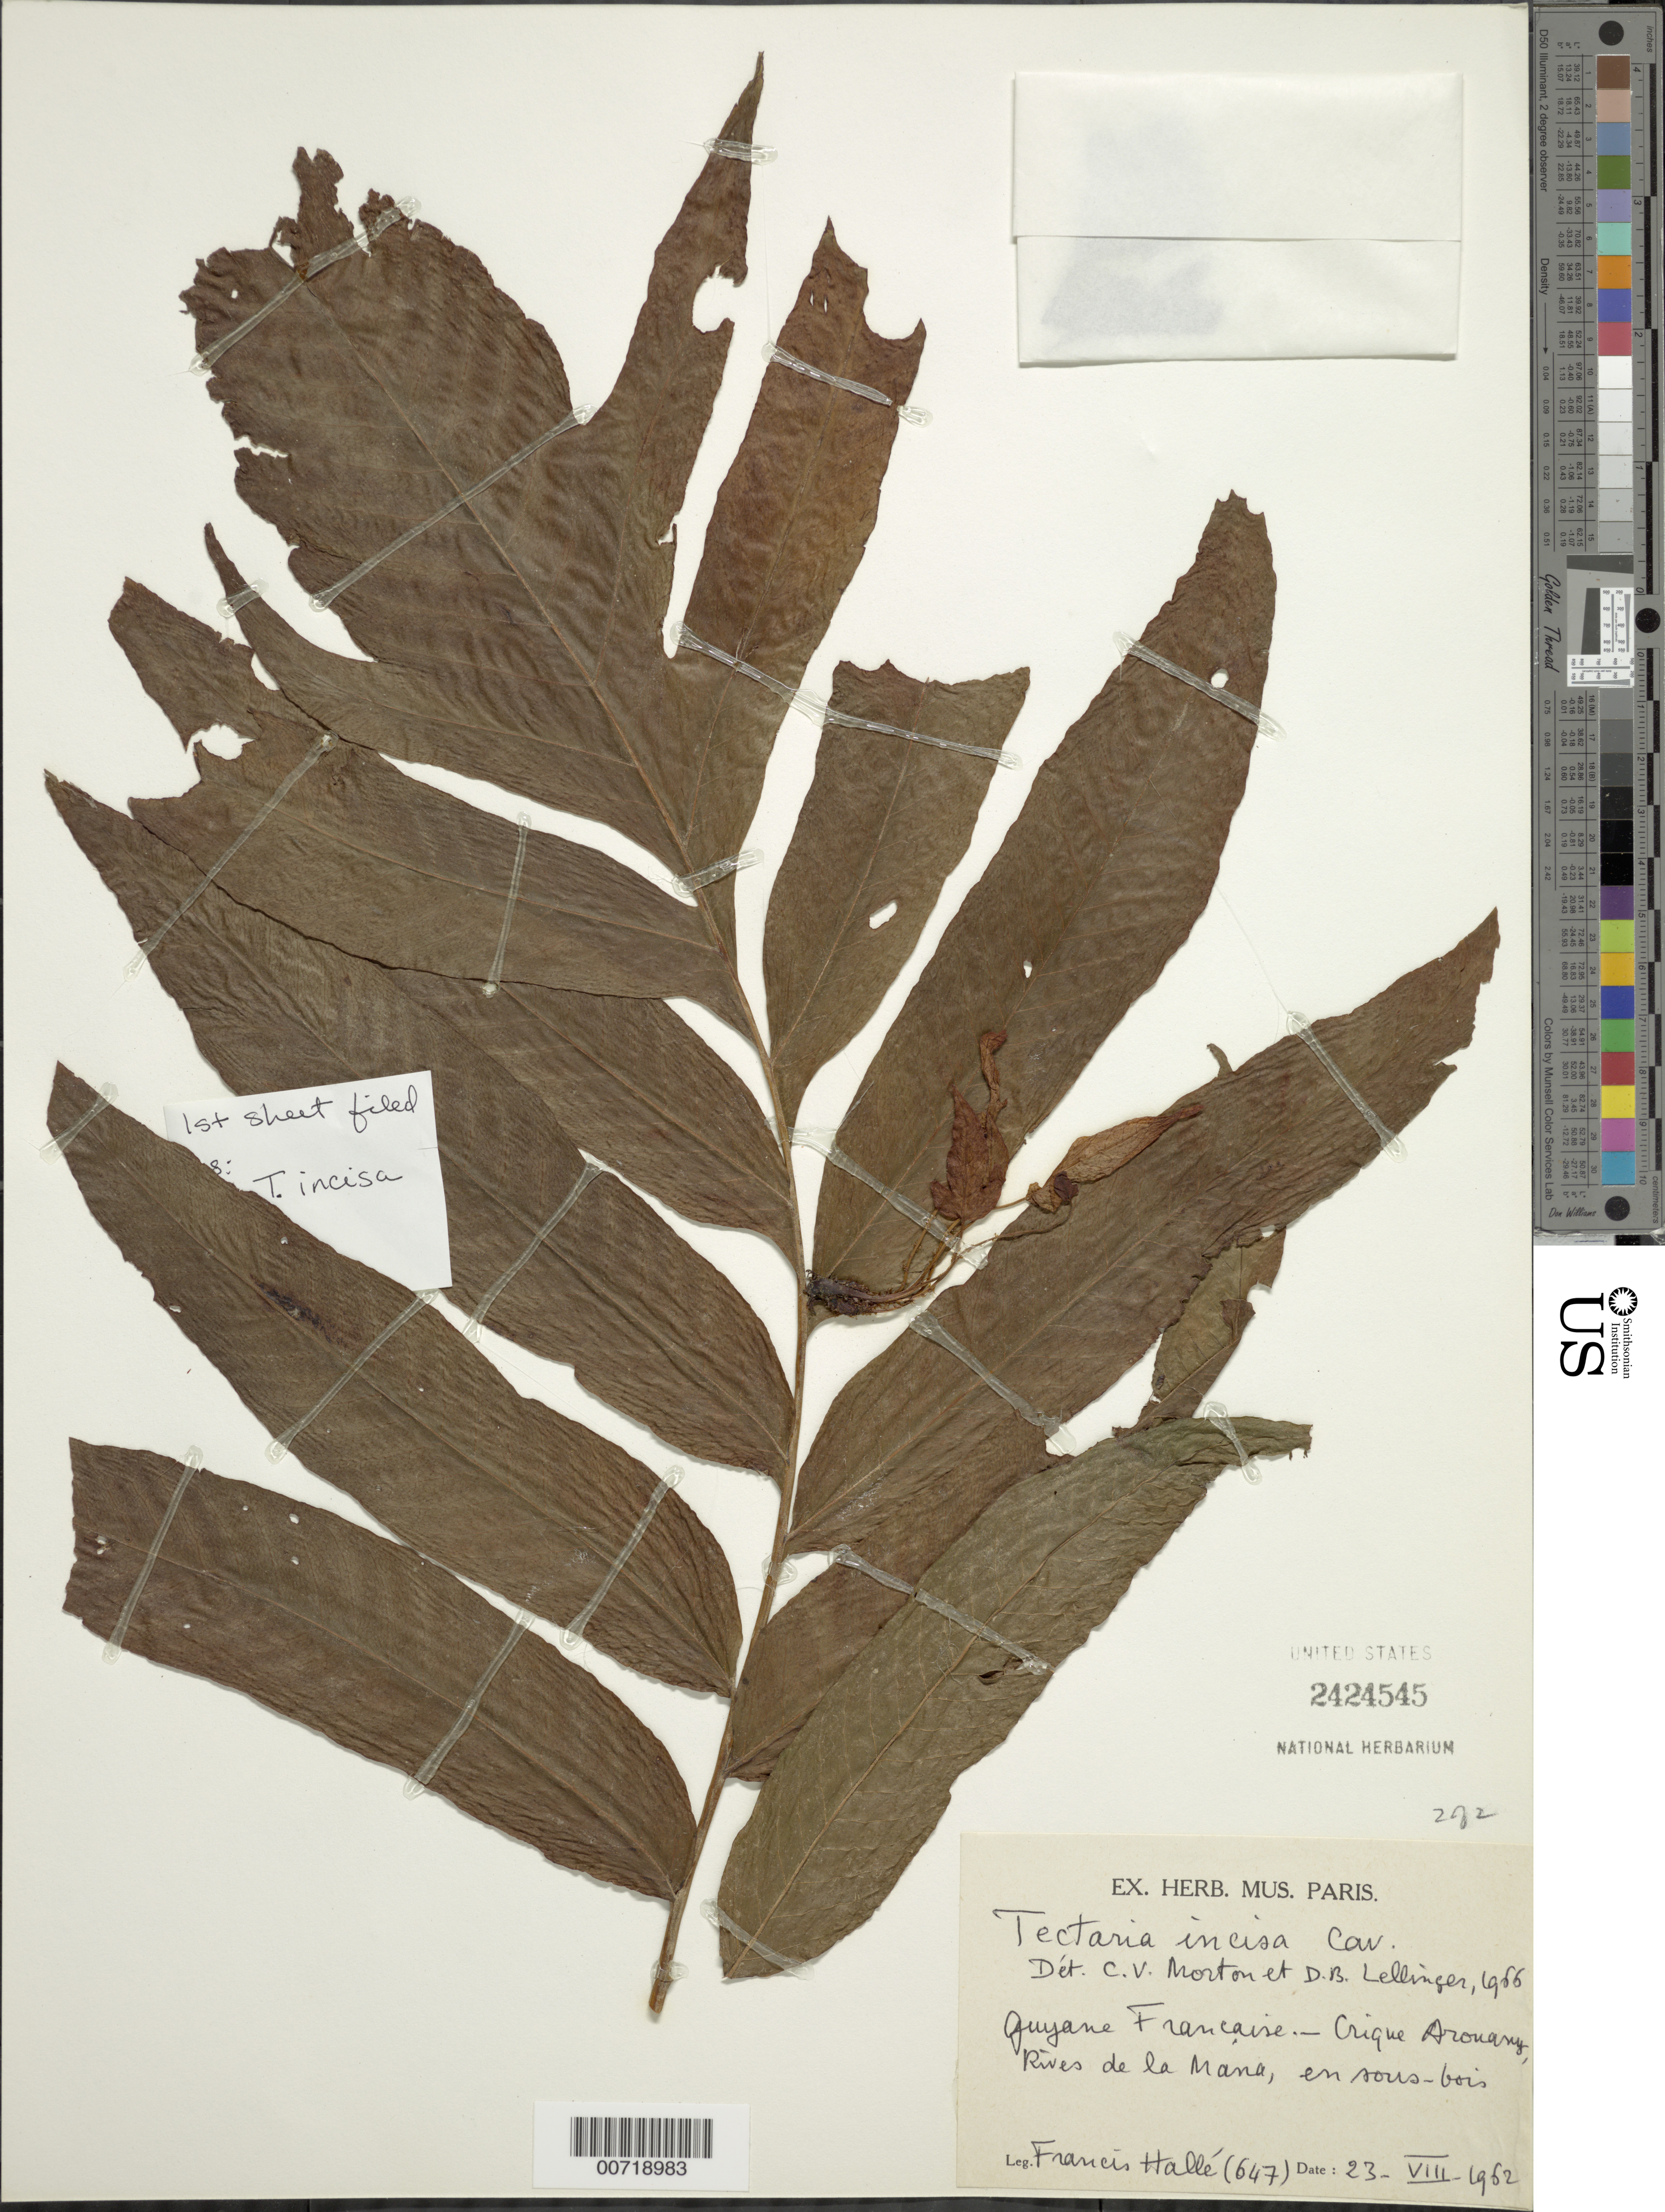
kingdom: Plantae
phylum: Tracheophyta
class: Polypodiopsida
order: Polypodiales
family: Tectariaceae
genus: Tectaria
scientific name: Tectaria vivipara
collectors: F. Hallé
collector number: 647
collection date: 1962-08-23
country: French Guiana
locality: Guyane Francaise-Crique Arouany, Rives de la Mana, en sous-bois. [interpreted]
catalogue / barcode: US 2424545